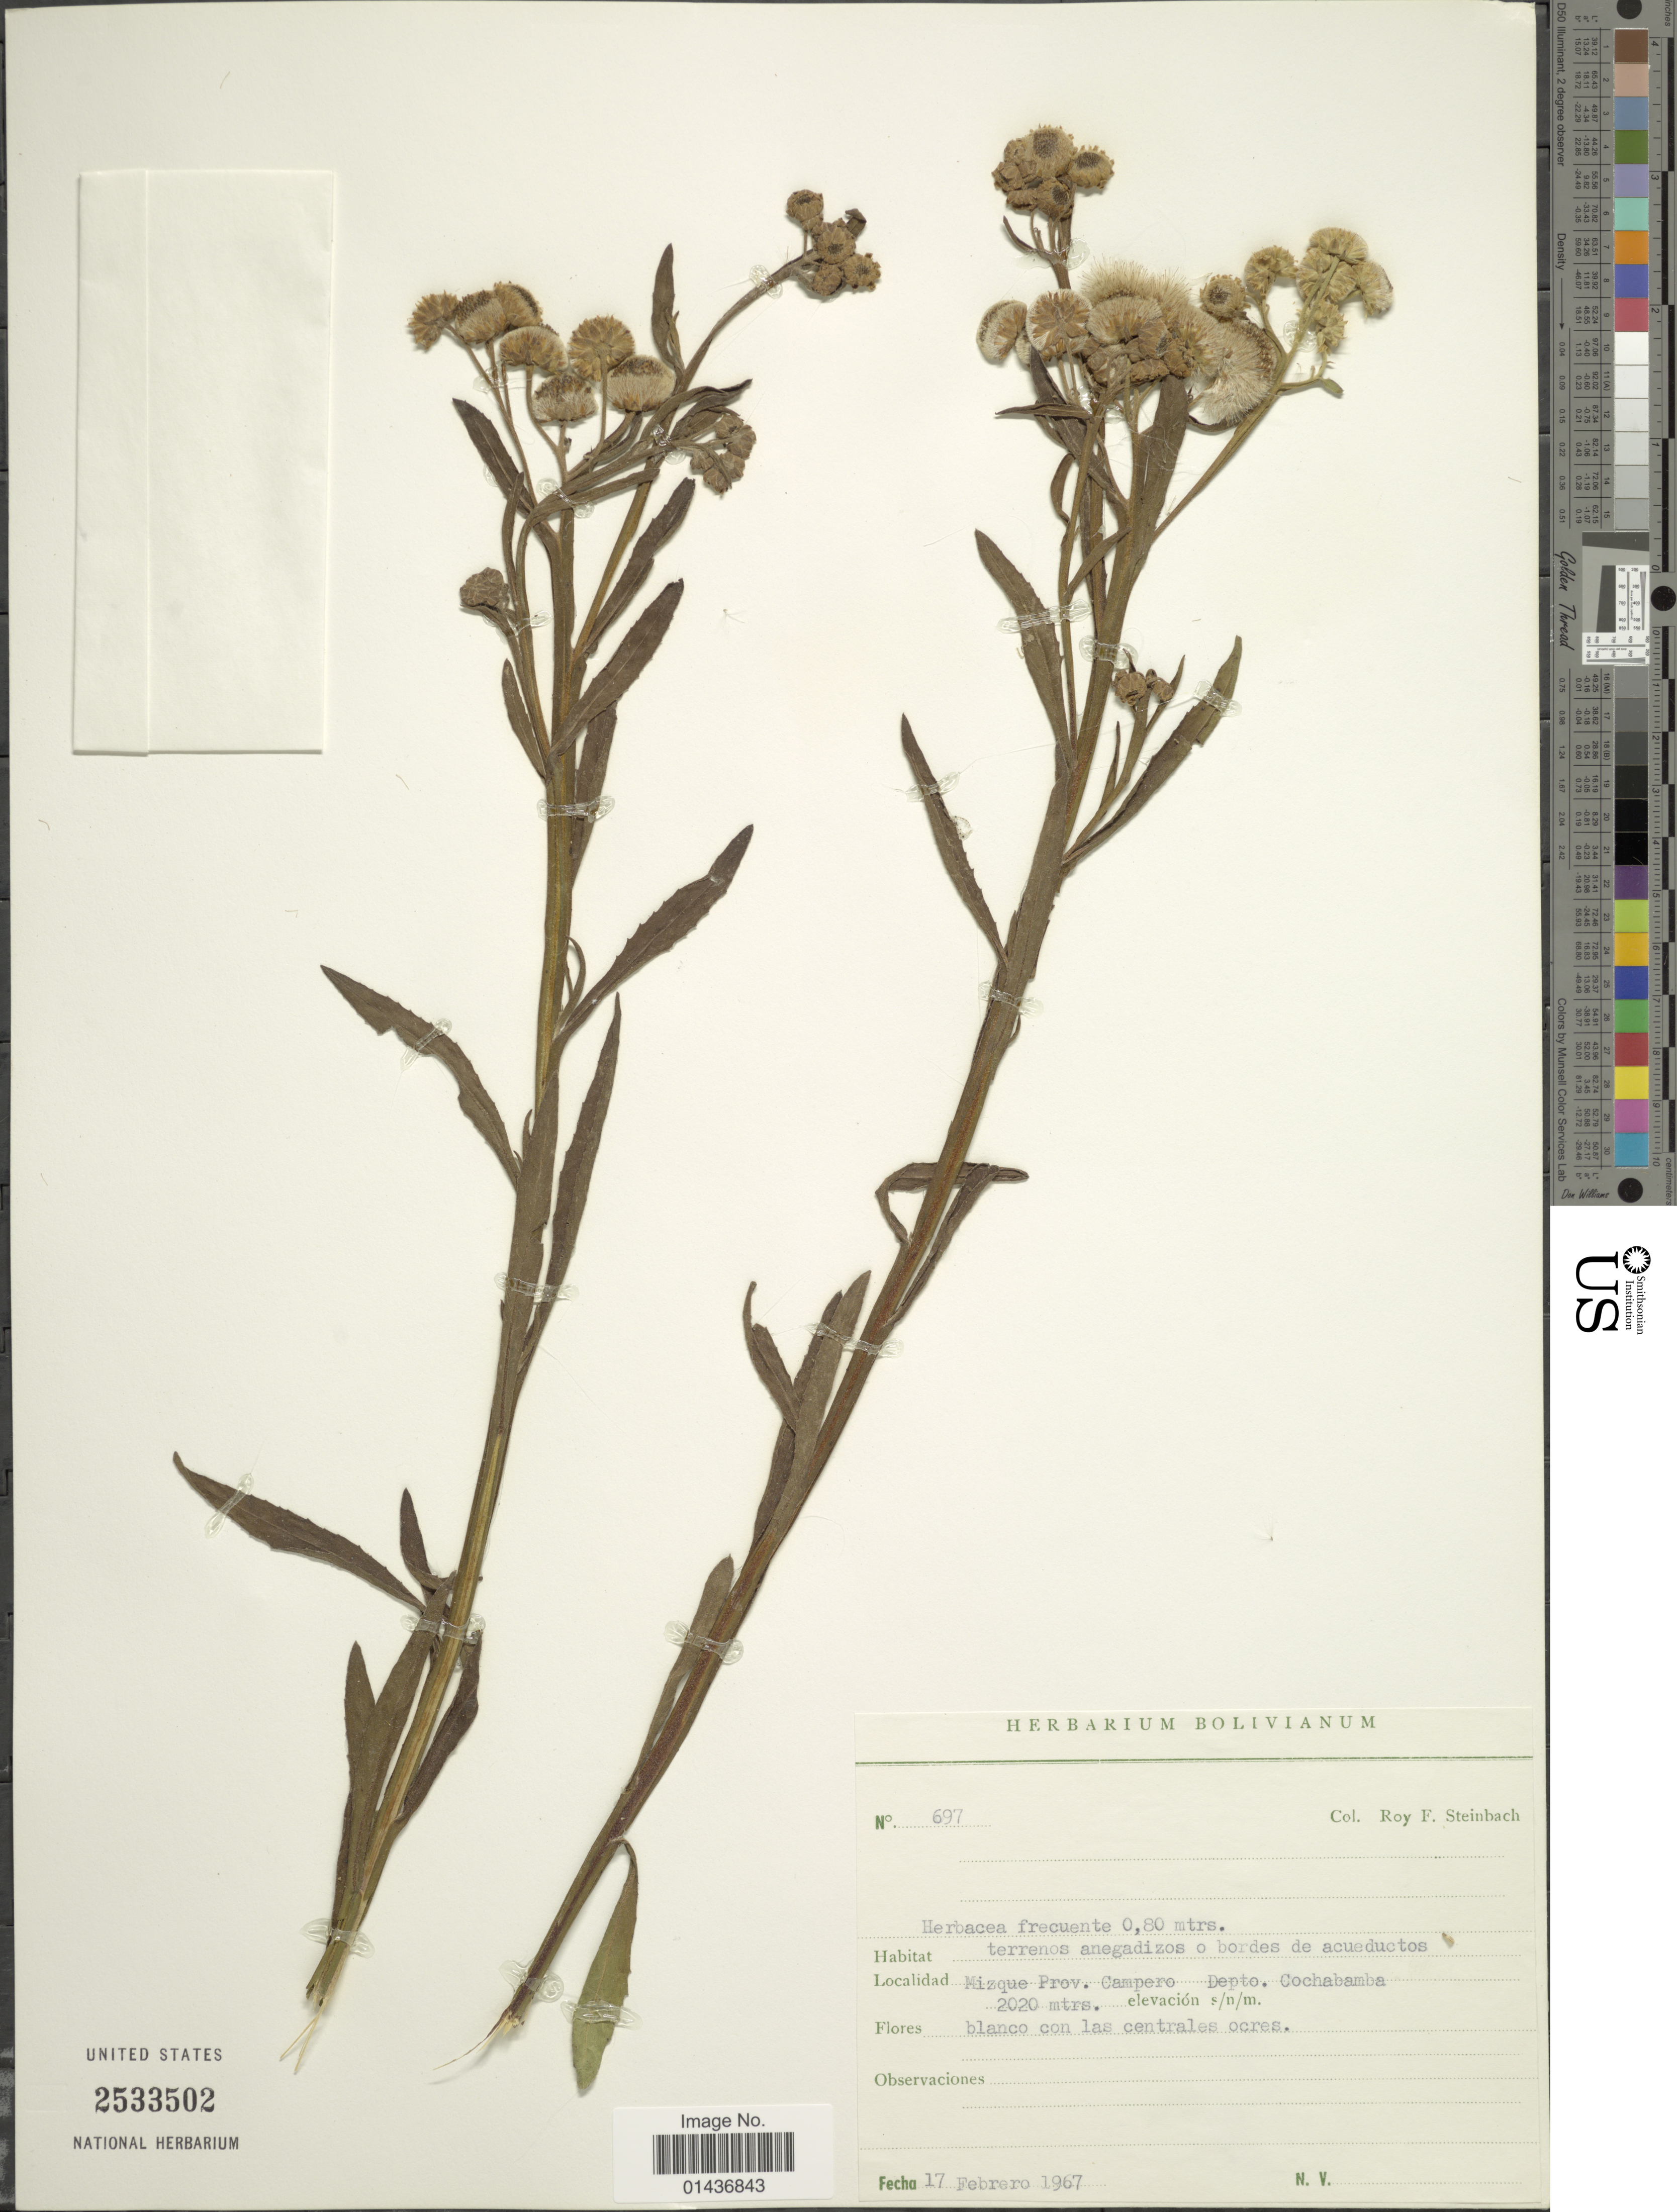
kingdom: Plantae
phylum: Tracheophyta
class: Magnoliopsida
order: Asterales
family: Asteraceae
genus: Pluchea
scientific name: Pluchea suaveolens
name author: (Vell.) Kuntze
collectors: R. F. Steinbach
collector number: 697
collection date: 1967-02-17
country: Bolivia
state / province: Cochabamba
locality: Mizque Prov. Campero, Depto. Cochabamba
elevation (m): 2020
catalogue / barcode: US 2533502